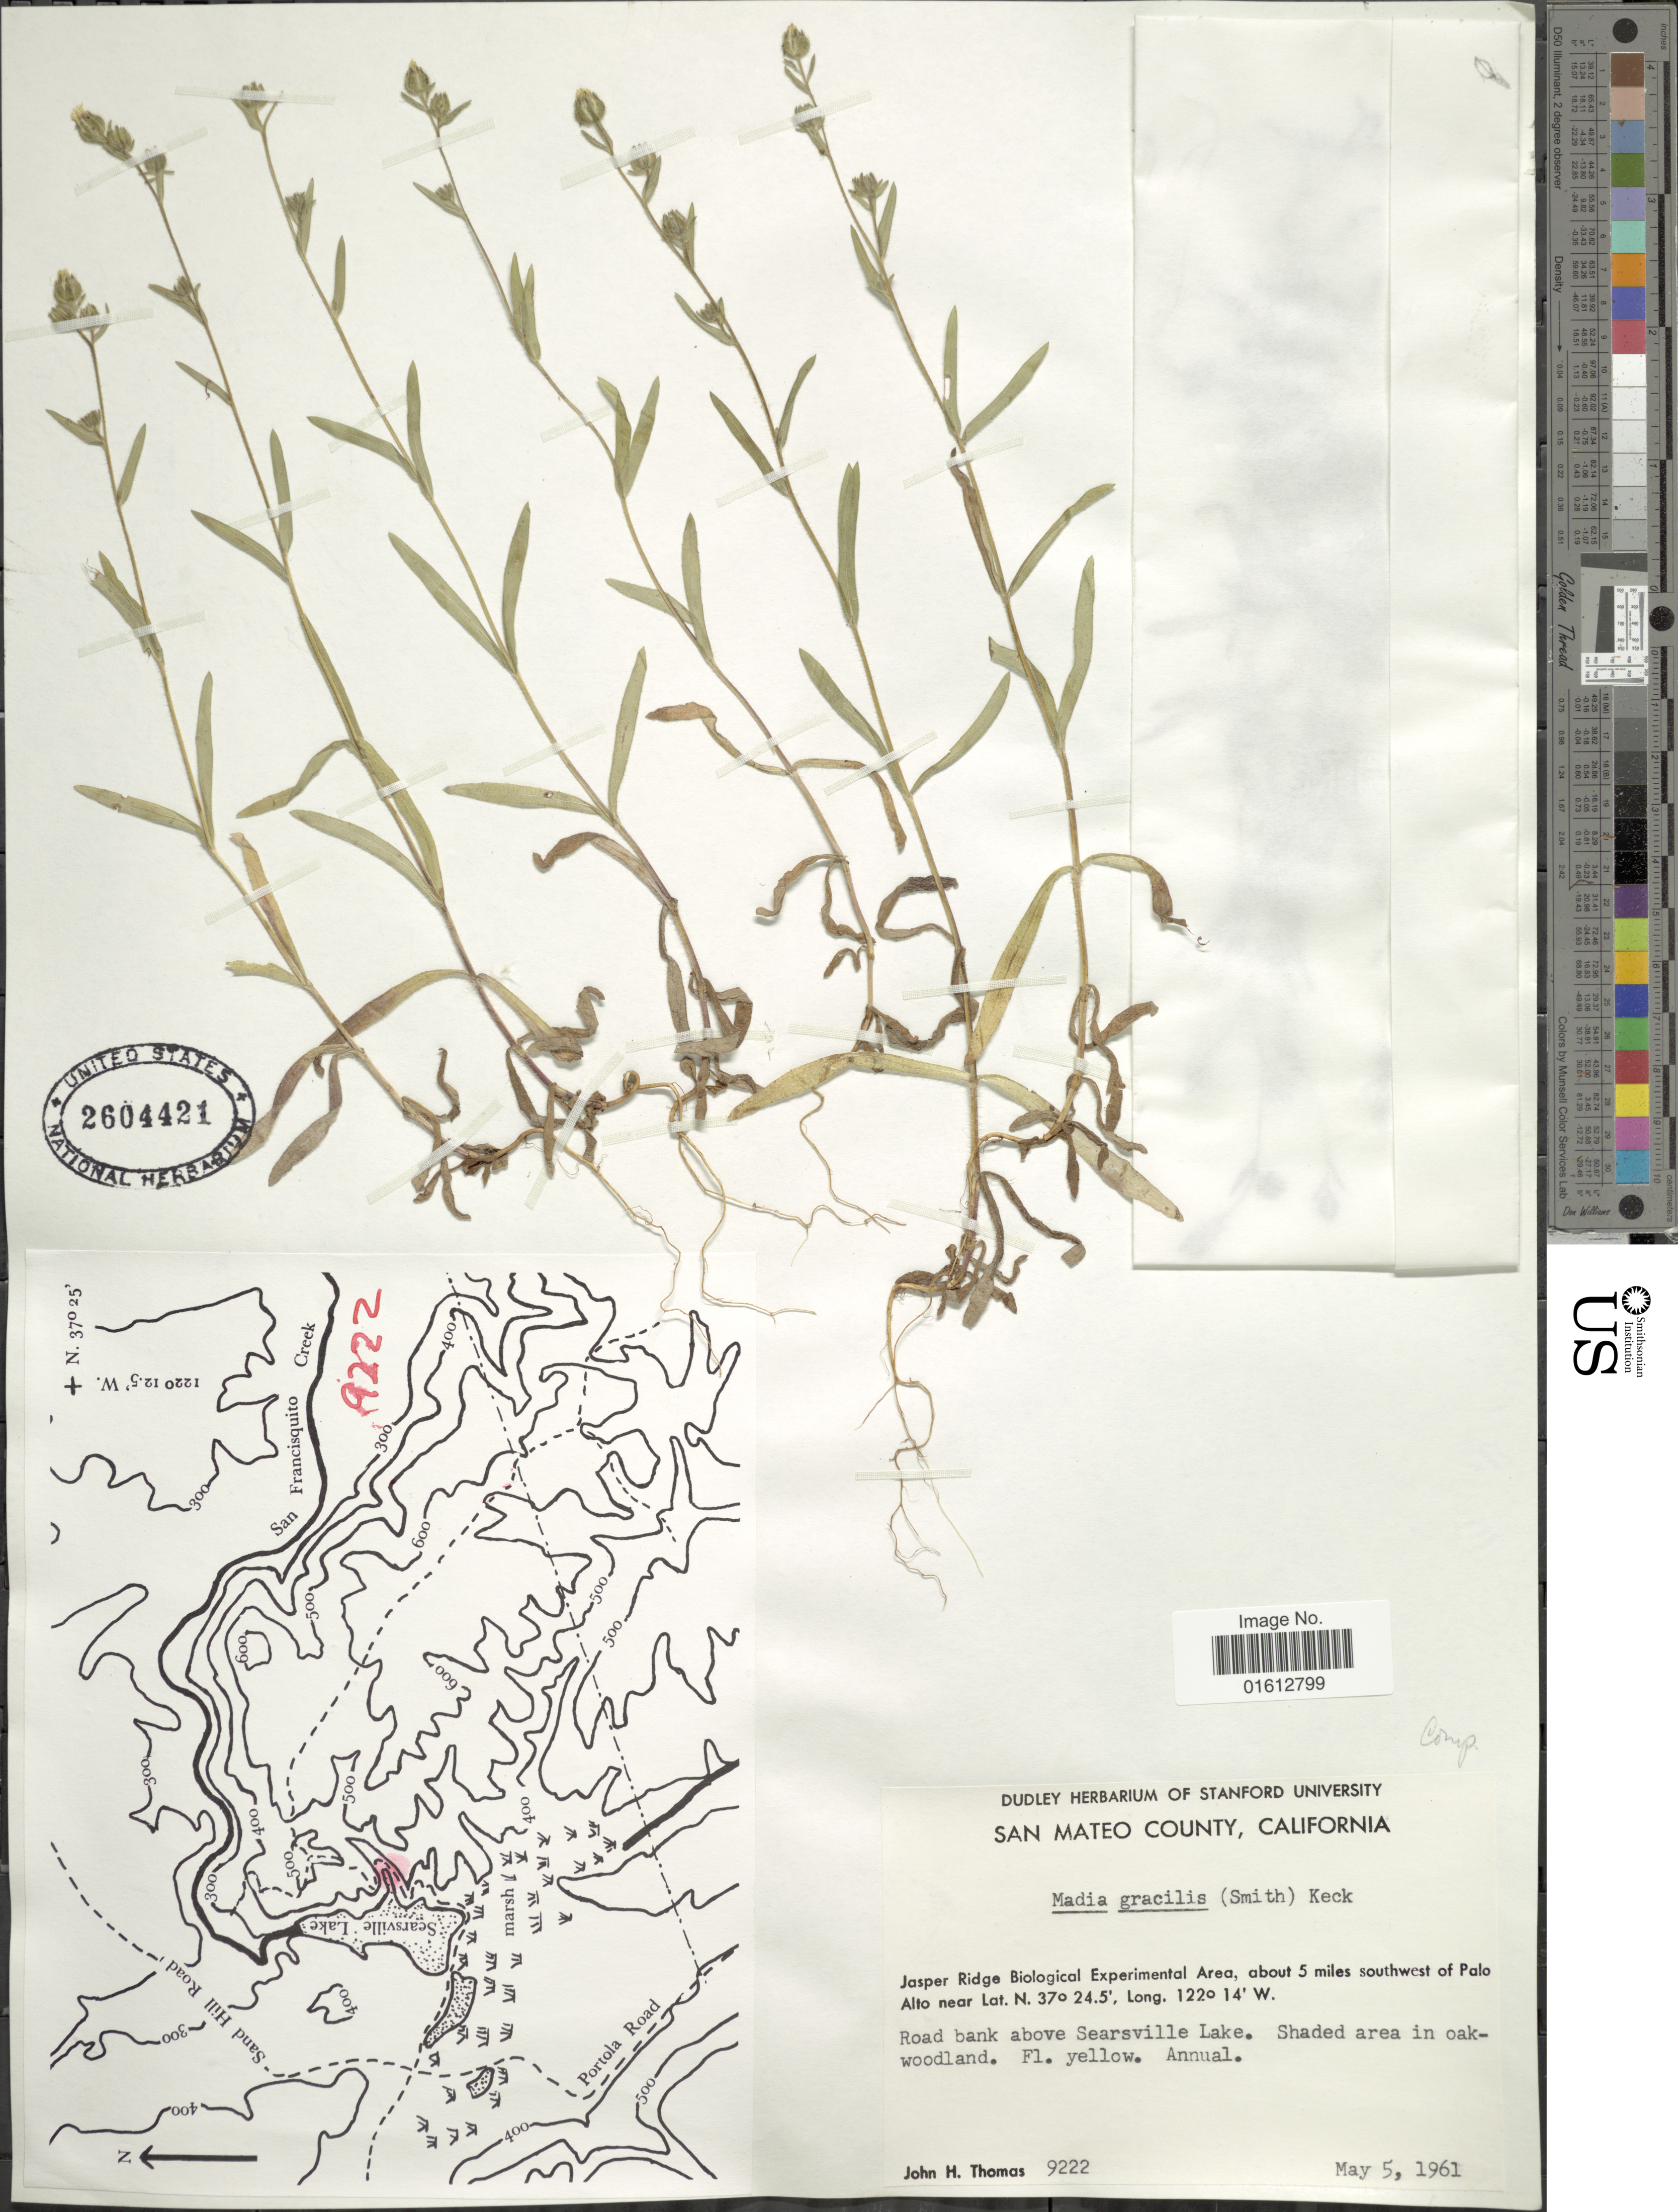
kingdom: Plantae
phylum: Tracheophyta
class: Magnoliopsida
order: Asterales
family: Asteraceae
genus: Madia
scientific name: Madia gracilis subsp. gracilis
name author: (Sm.) D.D. Keck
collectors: J. H. Thomas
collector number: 9222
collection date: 1961-05-05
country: United States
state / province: California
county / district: San Mateo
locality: California, San Mateo County, Jasper Ridge Biological Experimental Area, about 5 miles southwest of Palo Alto near, road bank above Searsville Lake.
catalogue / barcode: US 2604421